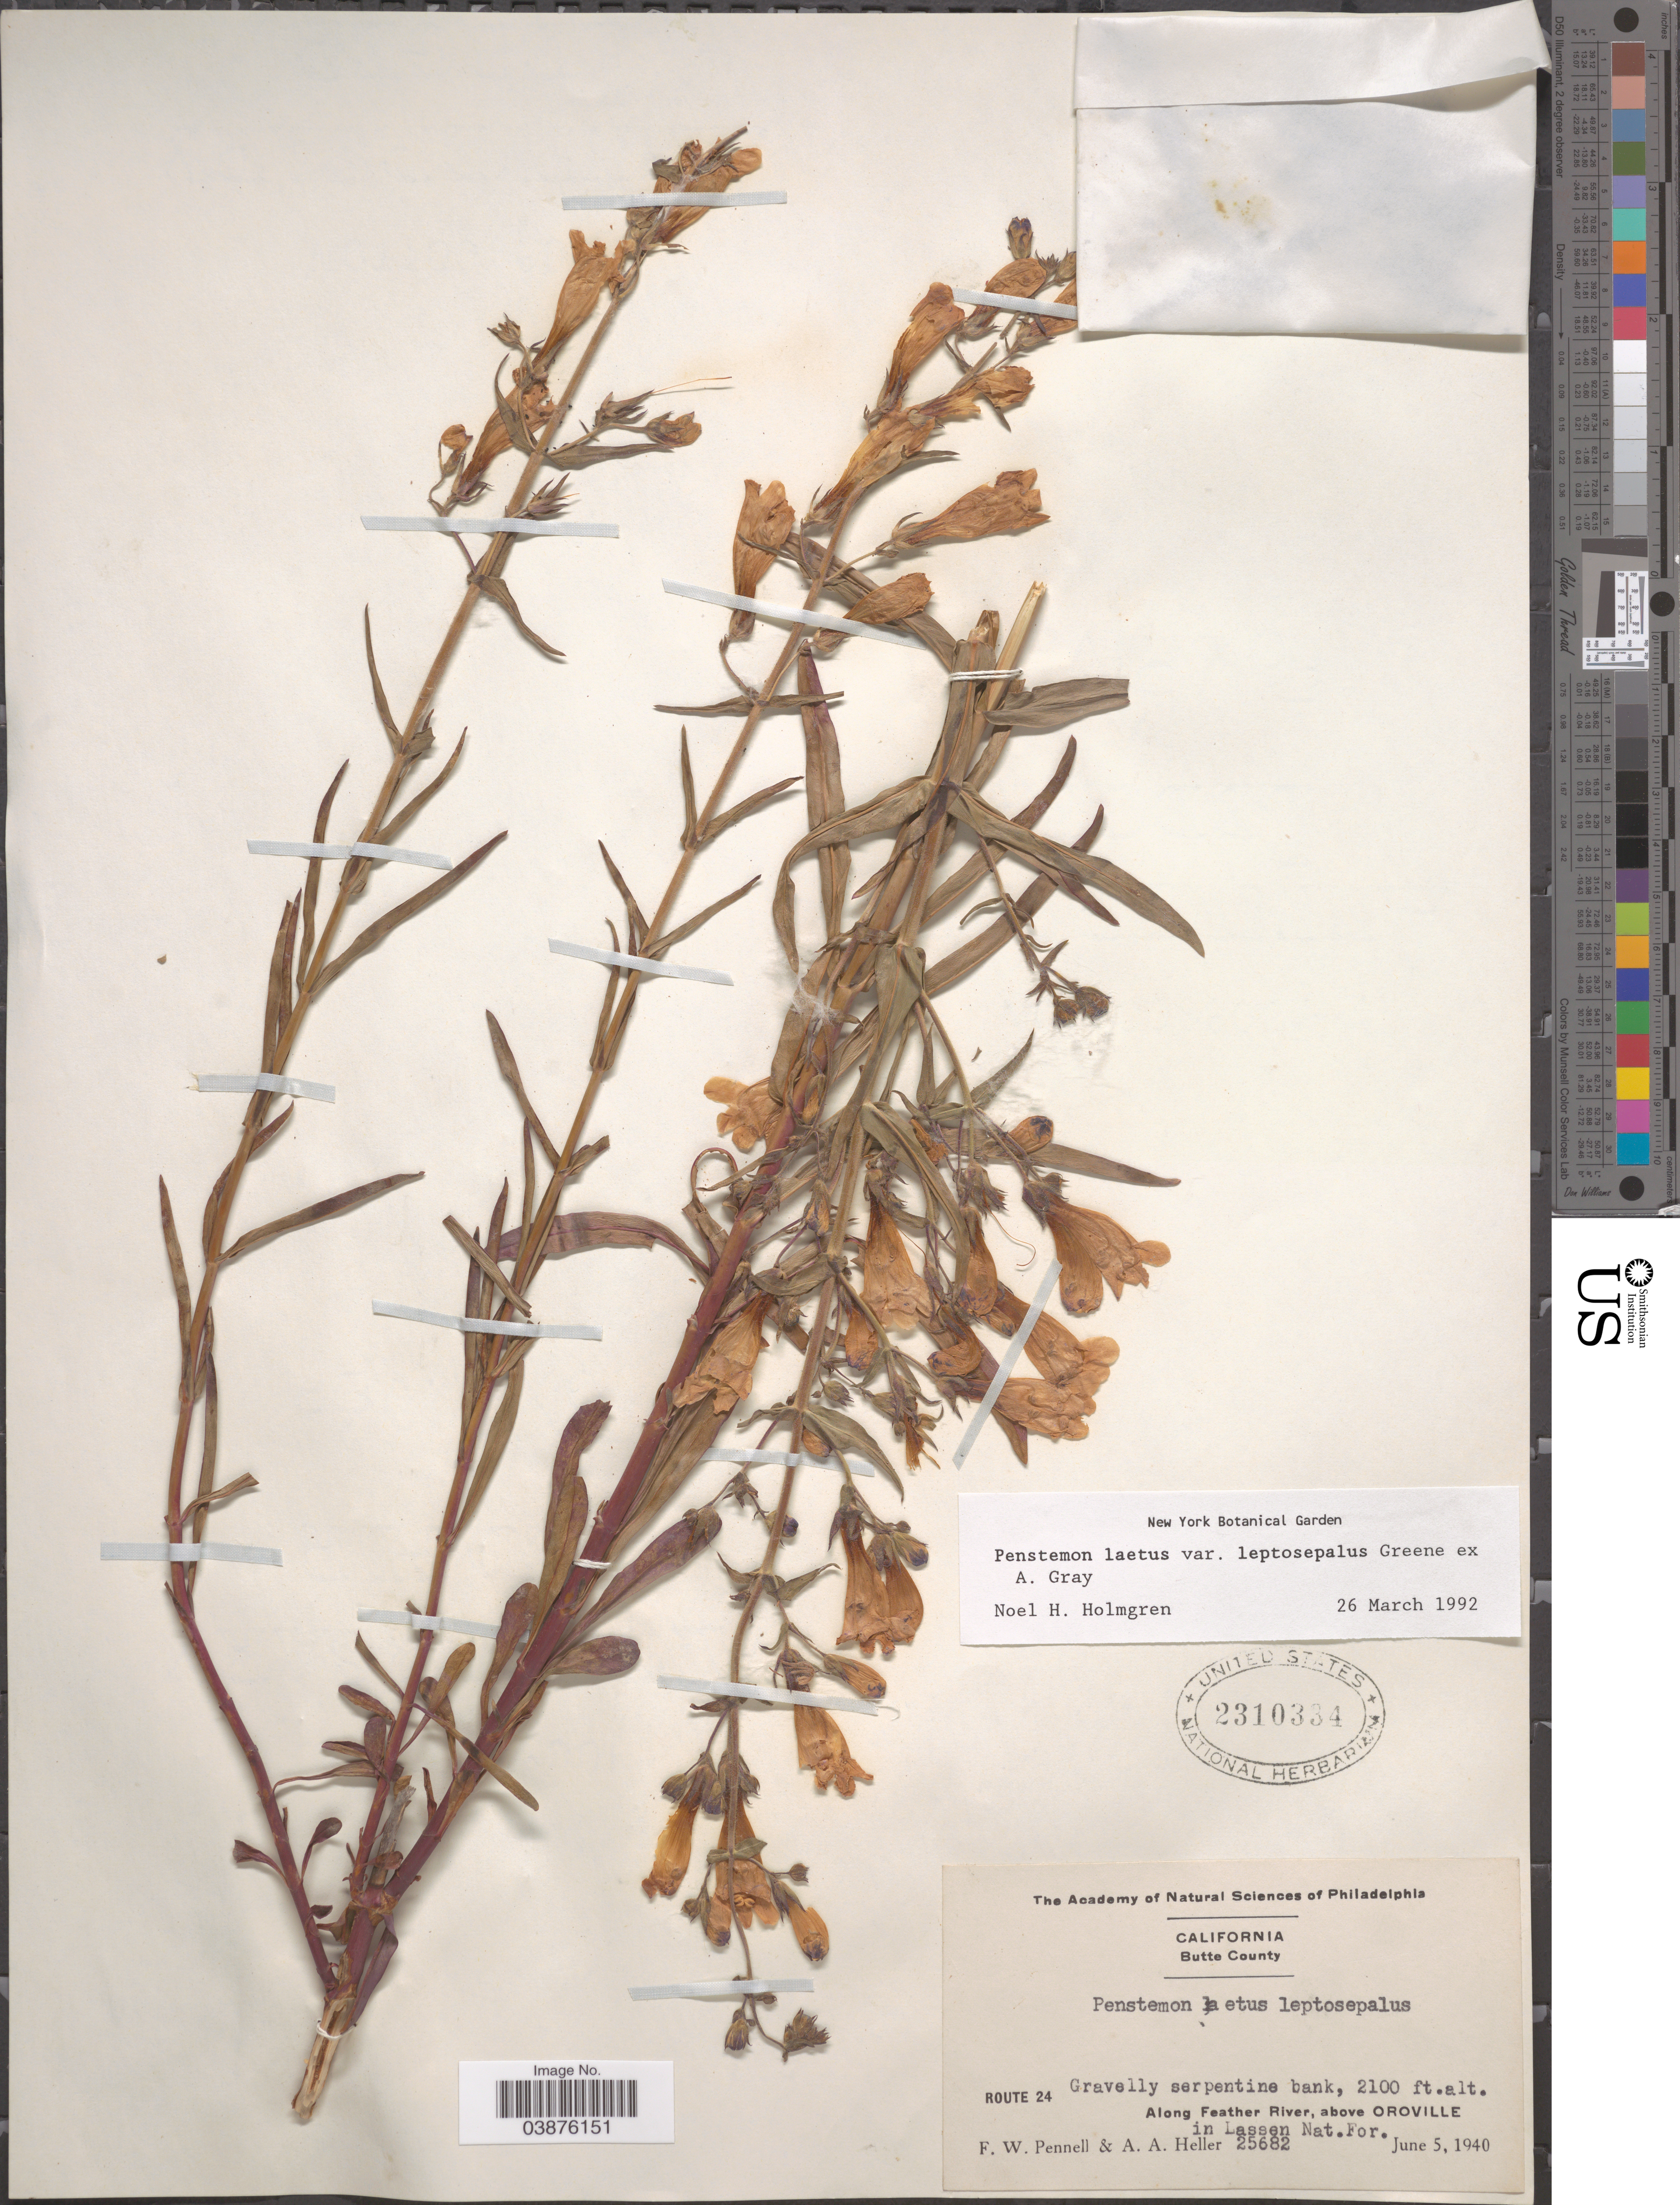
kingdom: Plantae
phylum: Tracheophyta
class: Magnoliopsida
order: Lamiales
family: Plantaginaceae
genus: Penstemon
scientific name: Penstemon laetus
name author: A. Gray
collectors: F. W. Pennell & A. A. Heller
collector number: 25682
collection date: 1940-06-05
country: United States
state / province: California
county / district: Butte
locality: Butte County. Route 24, Along Feather River, above Oroville in Lassen Nat. For.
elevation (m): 640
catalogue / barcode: US 2310334